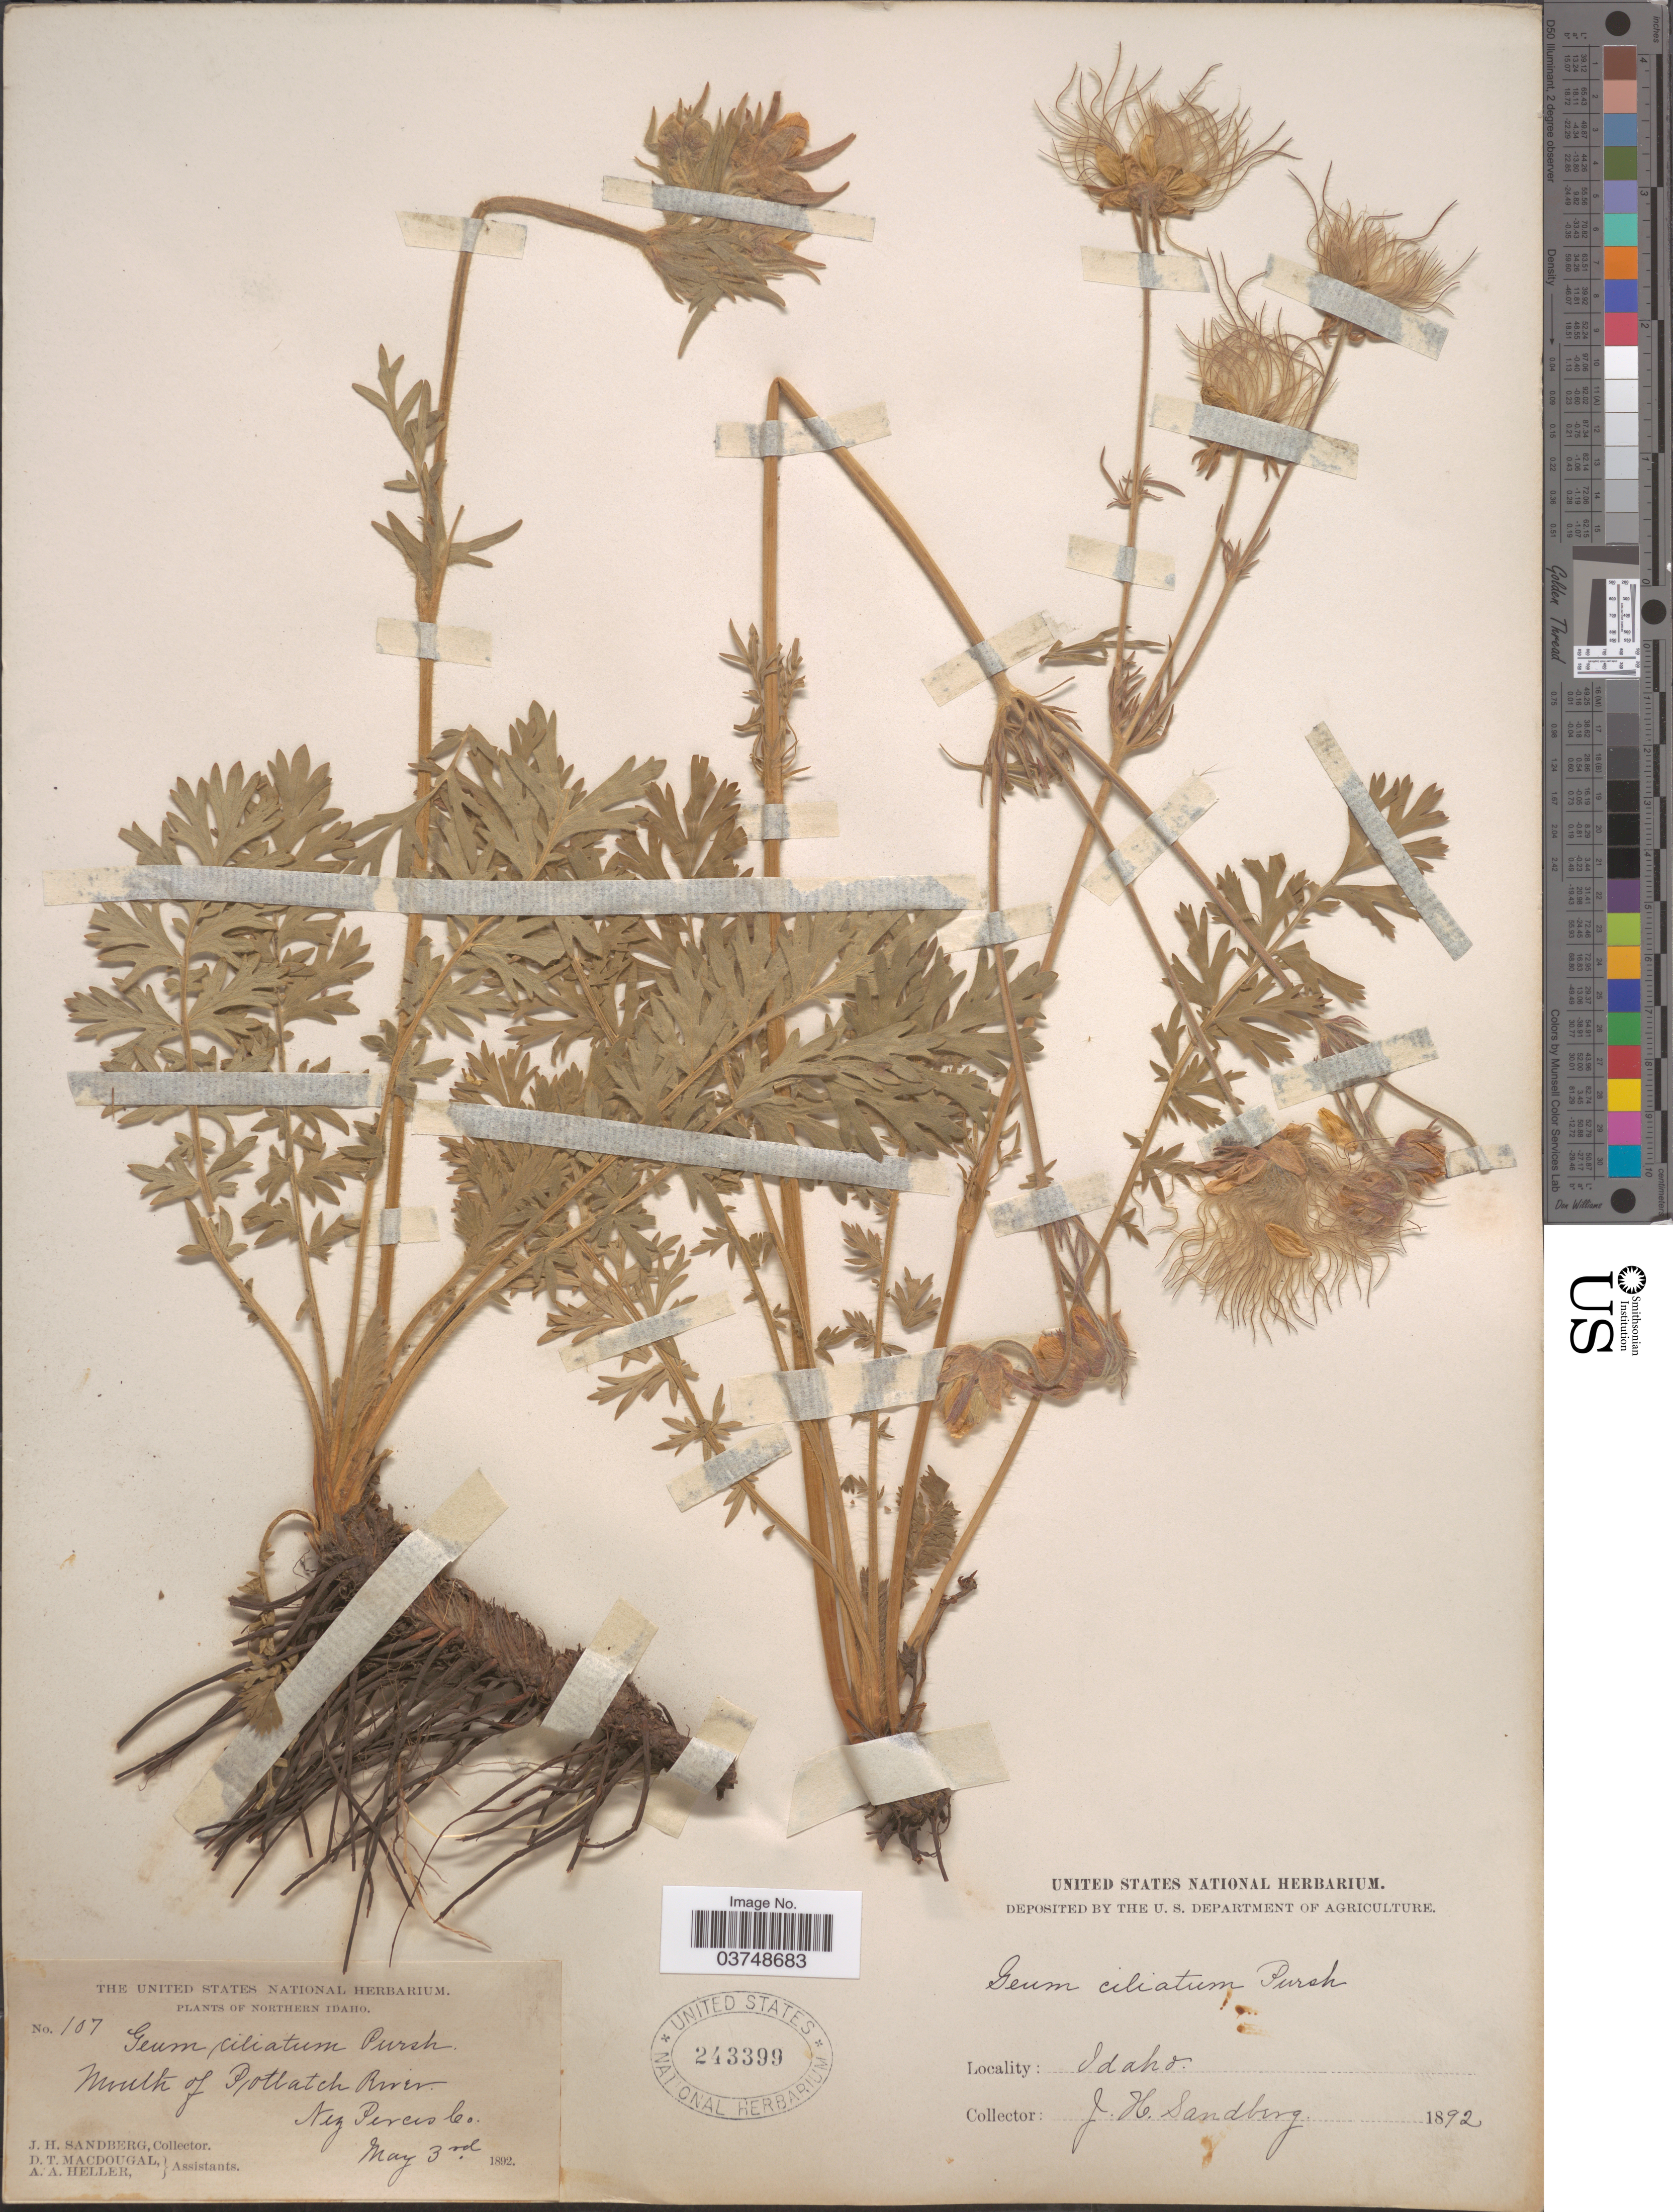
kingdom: Plantae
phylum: Tracheophyta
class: Magnoliopsida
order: Rosales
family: Rosaceae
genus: Geum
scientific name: Geum triflorum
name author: Pursh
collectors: J. H. Sandberg, D. T. MacDougal & A. A. Heller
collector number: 107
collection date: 1892-05-03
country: United States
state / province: Idaho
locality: Northern Idaho. Mouth of Potlatch River. Nez Perces Co.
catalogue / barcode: US 243399